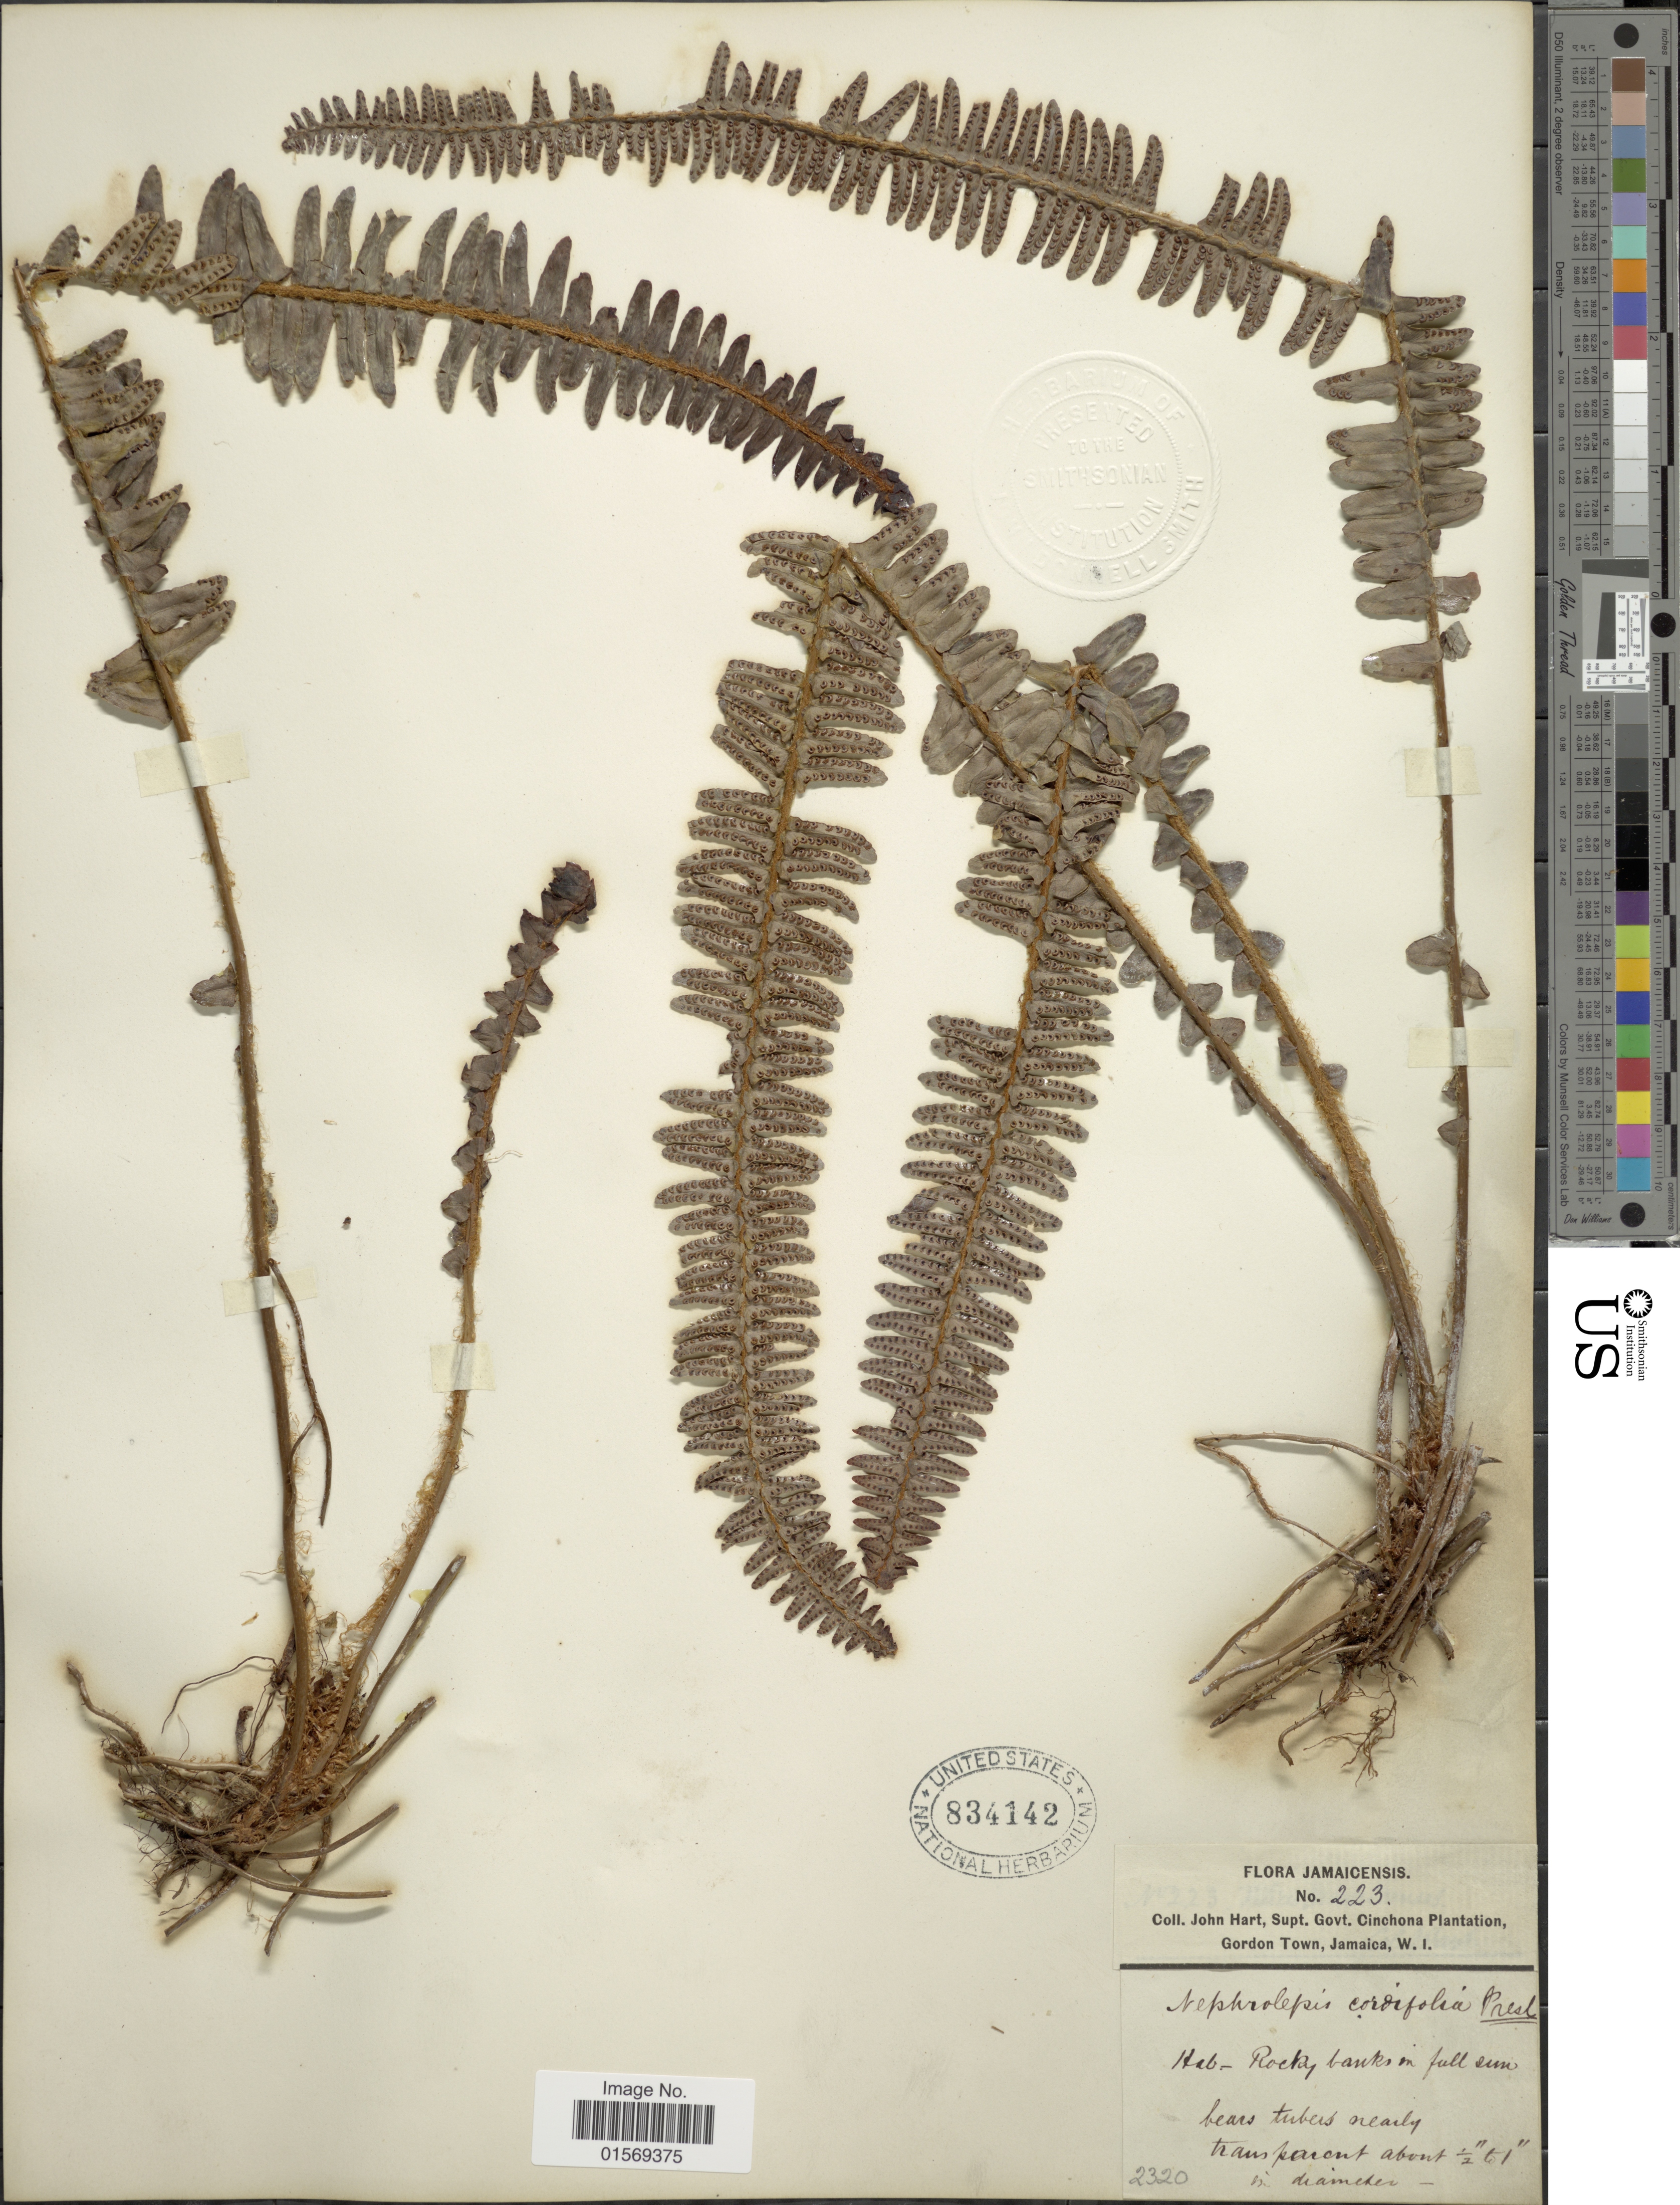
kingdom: Plantae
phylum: Tracheophyta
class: Polypodiopsida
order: Polypodiales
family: Nephrolepidaceae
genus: Nephrolepis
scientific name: Nephrolepis cordifolia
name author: (L.) C. Presl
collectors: J. H. Hart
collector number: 223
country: Jamaica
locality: Jamaicenses,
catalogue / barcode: US 834142